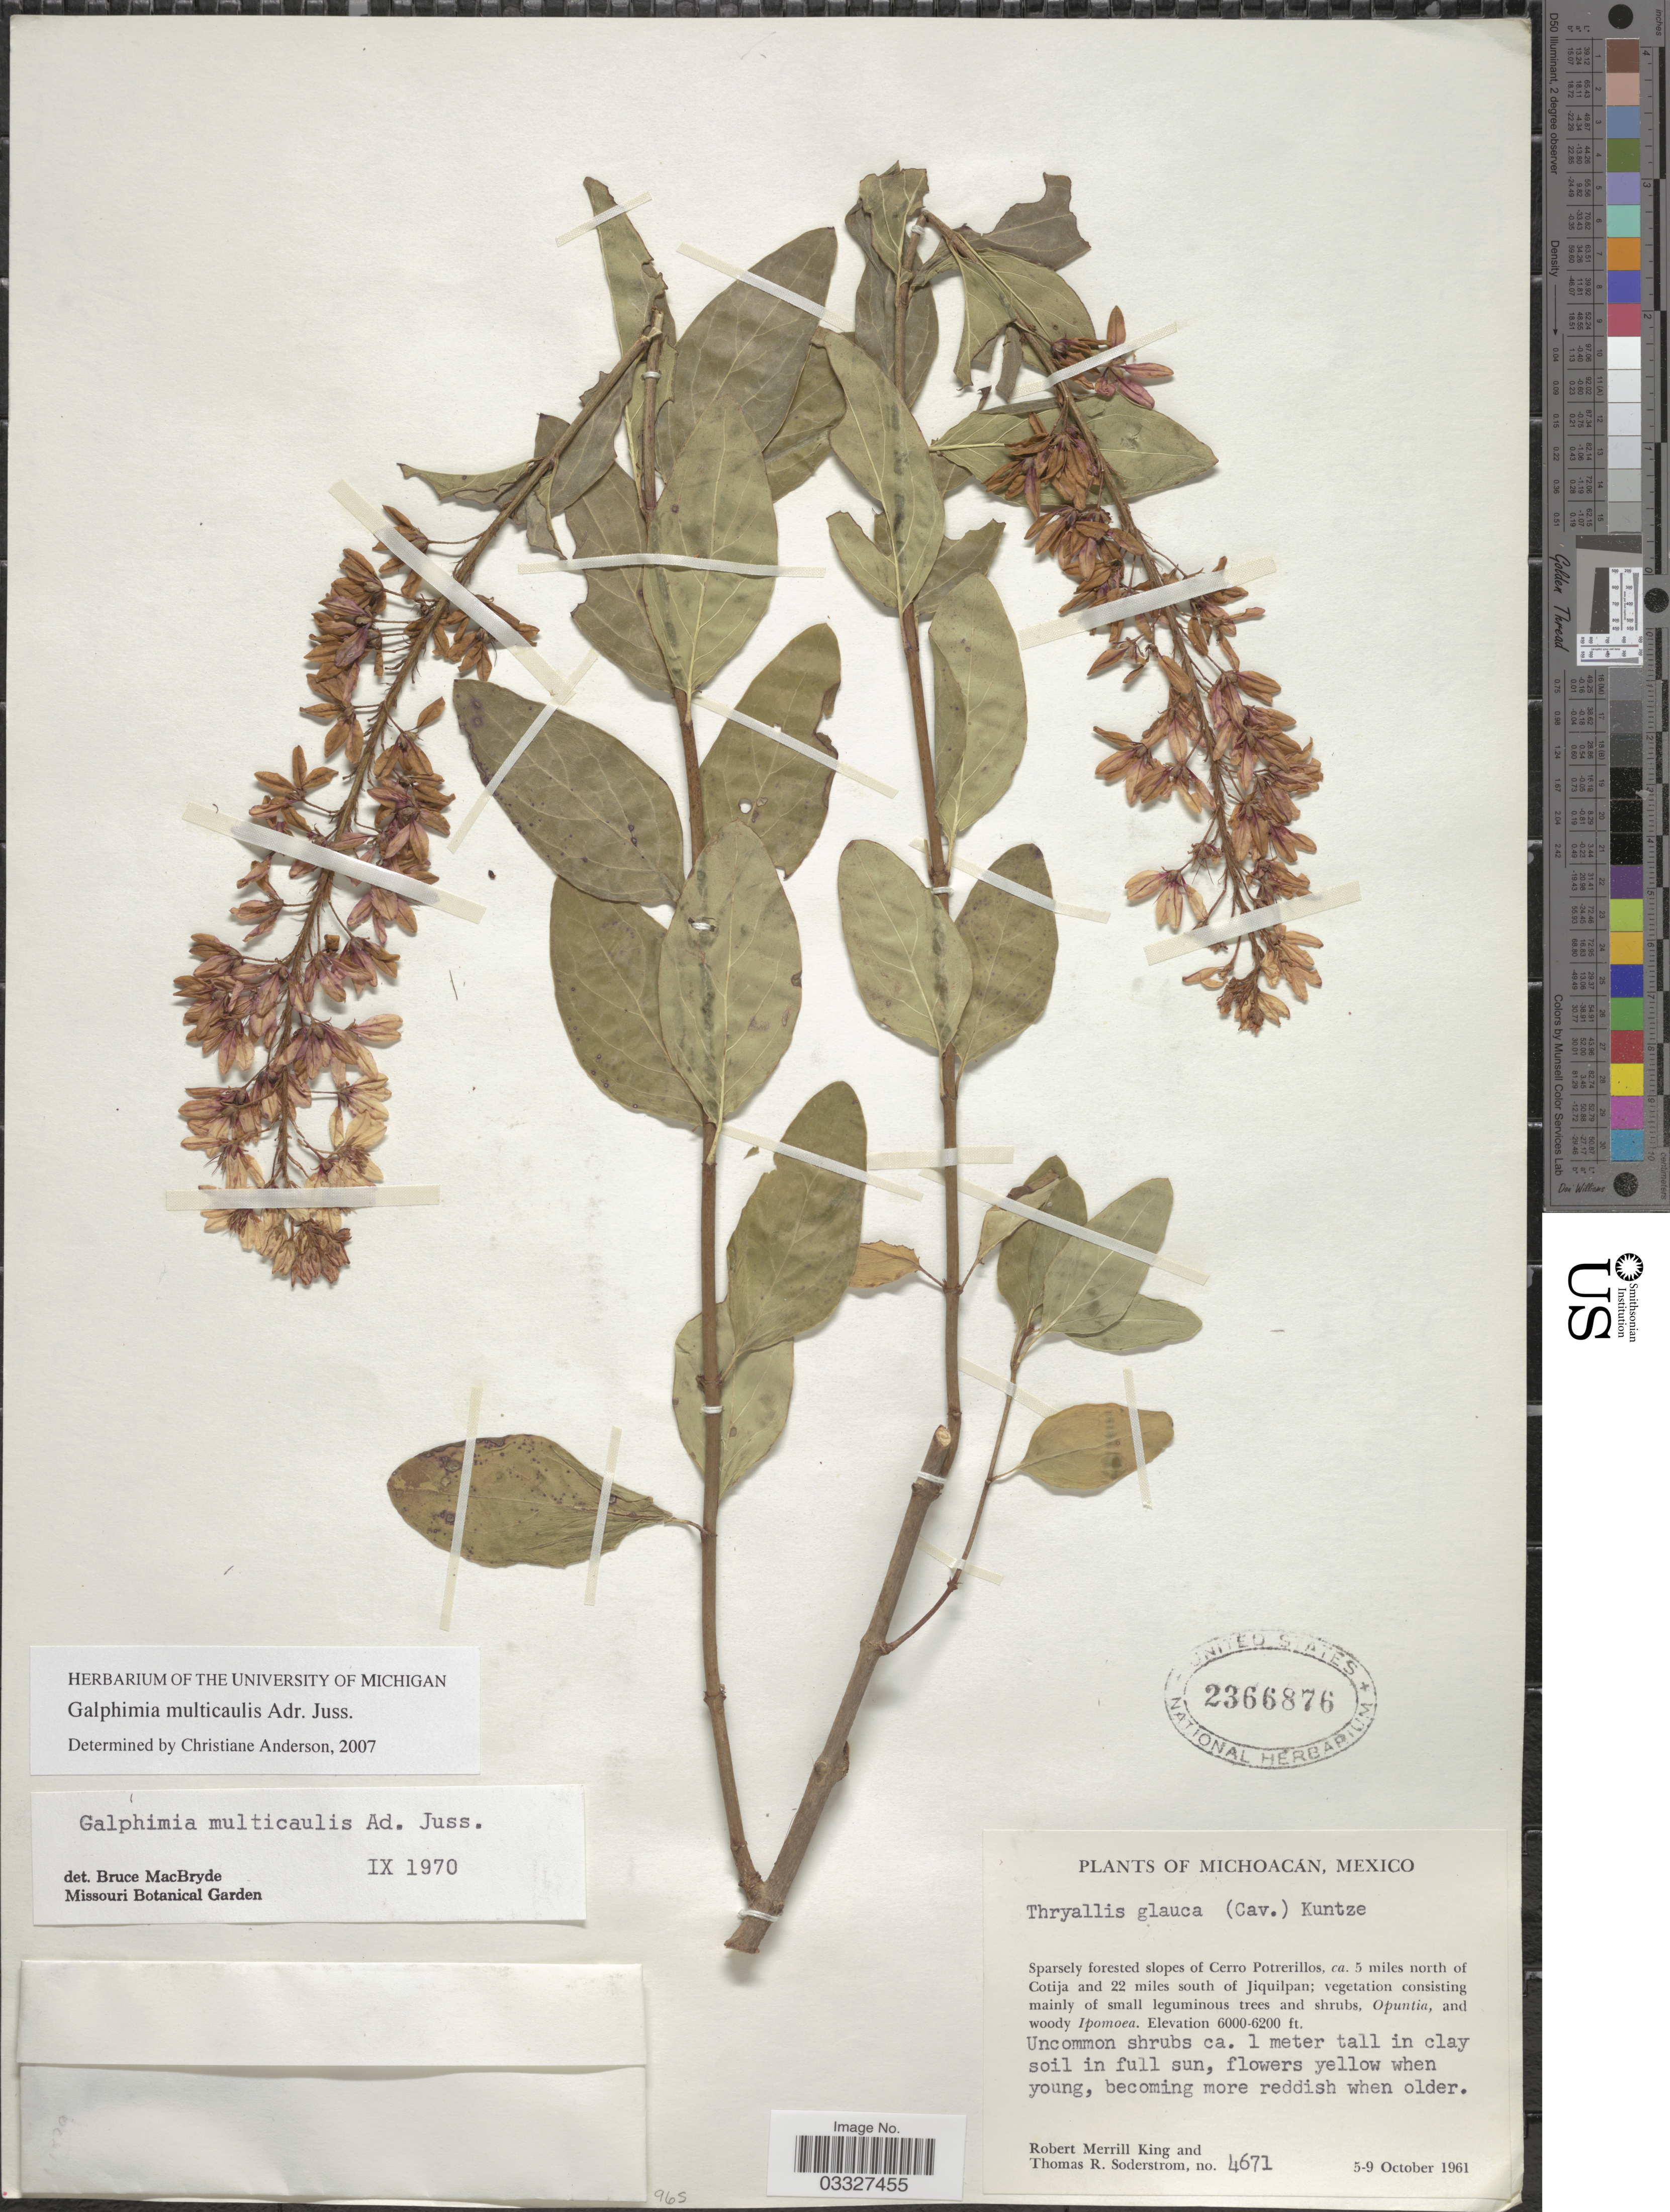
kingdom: Plantae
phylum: Tracheophyta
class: Magnoliopsida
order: Malpighiales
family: Malpighiaceae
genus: Galphimia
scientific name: Galphimia multicaulis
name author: A. Juss.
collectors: R. M. King & T. R. Soderstrom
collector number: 4671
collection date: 1961-10-05/1961-10-09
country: Mexico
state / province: Michoacán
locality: Ca. 5 miles north of Cotija and 22 miles south of Jiquilpan.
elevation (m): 1829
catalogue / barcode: US 2366876